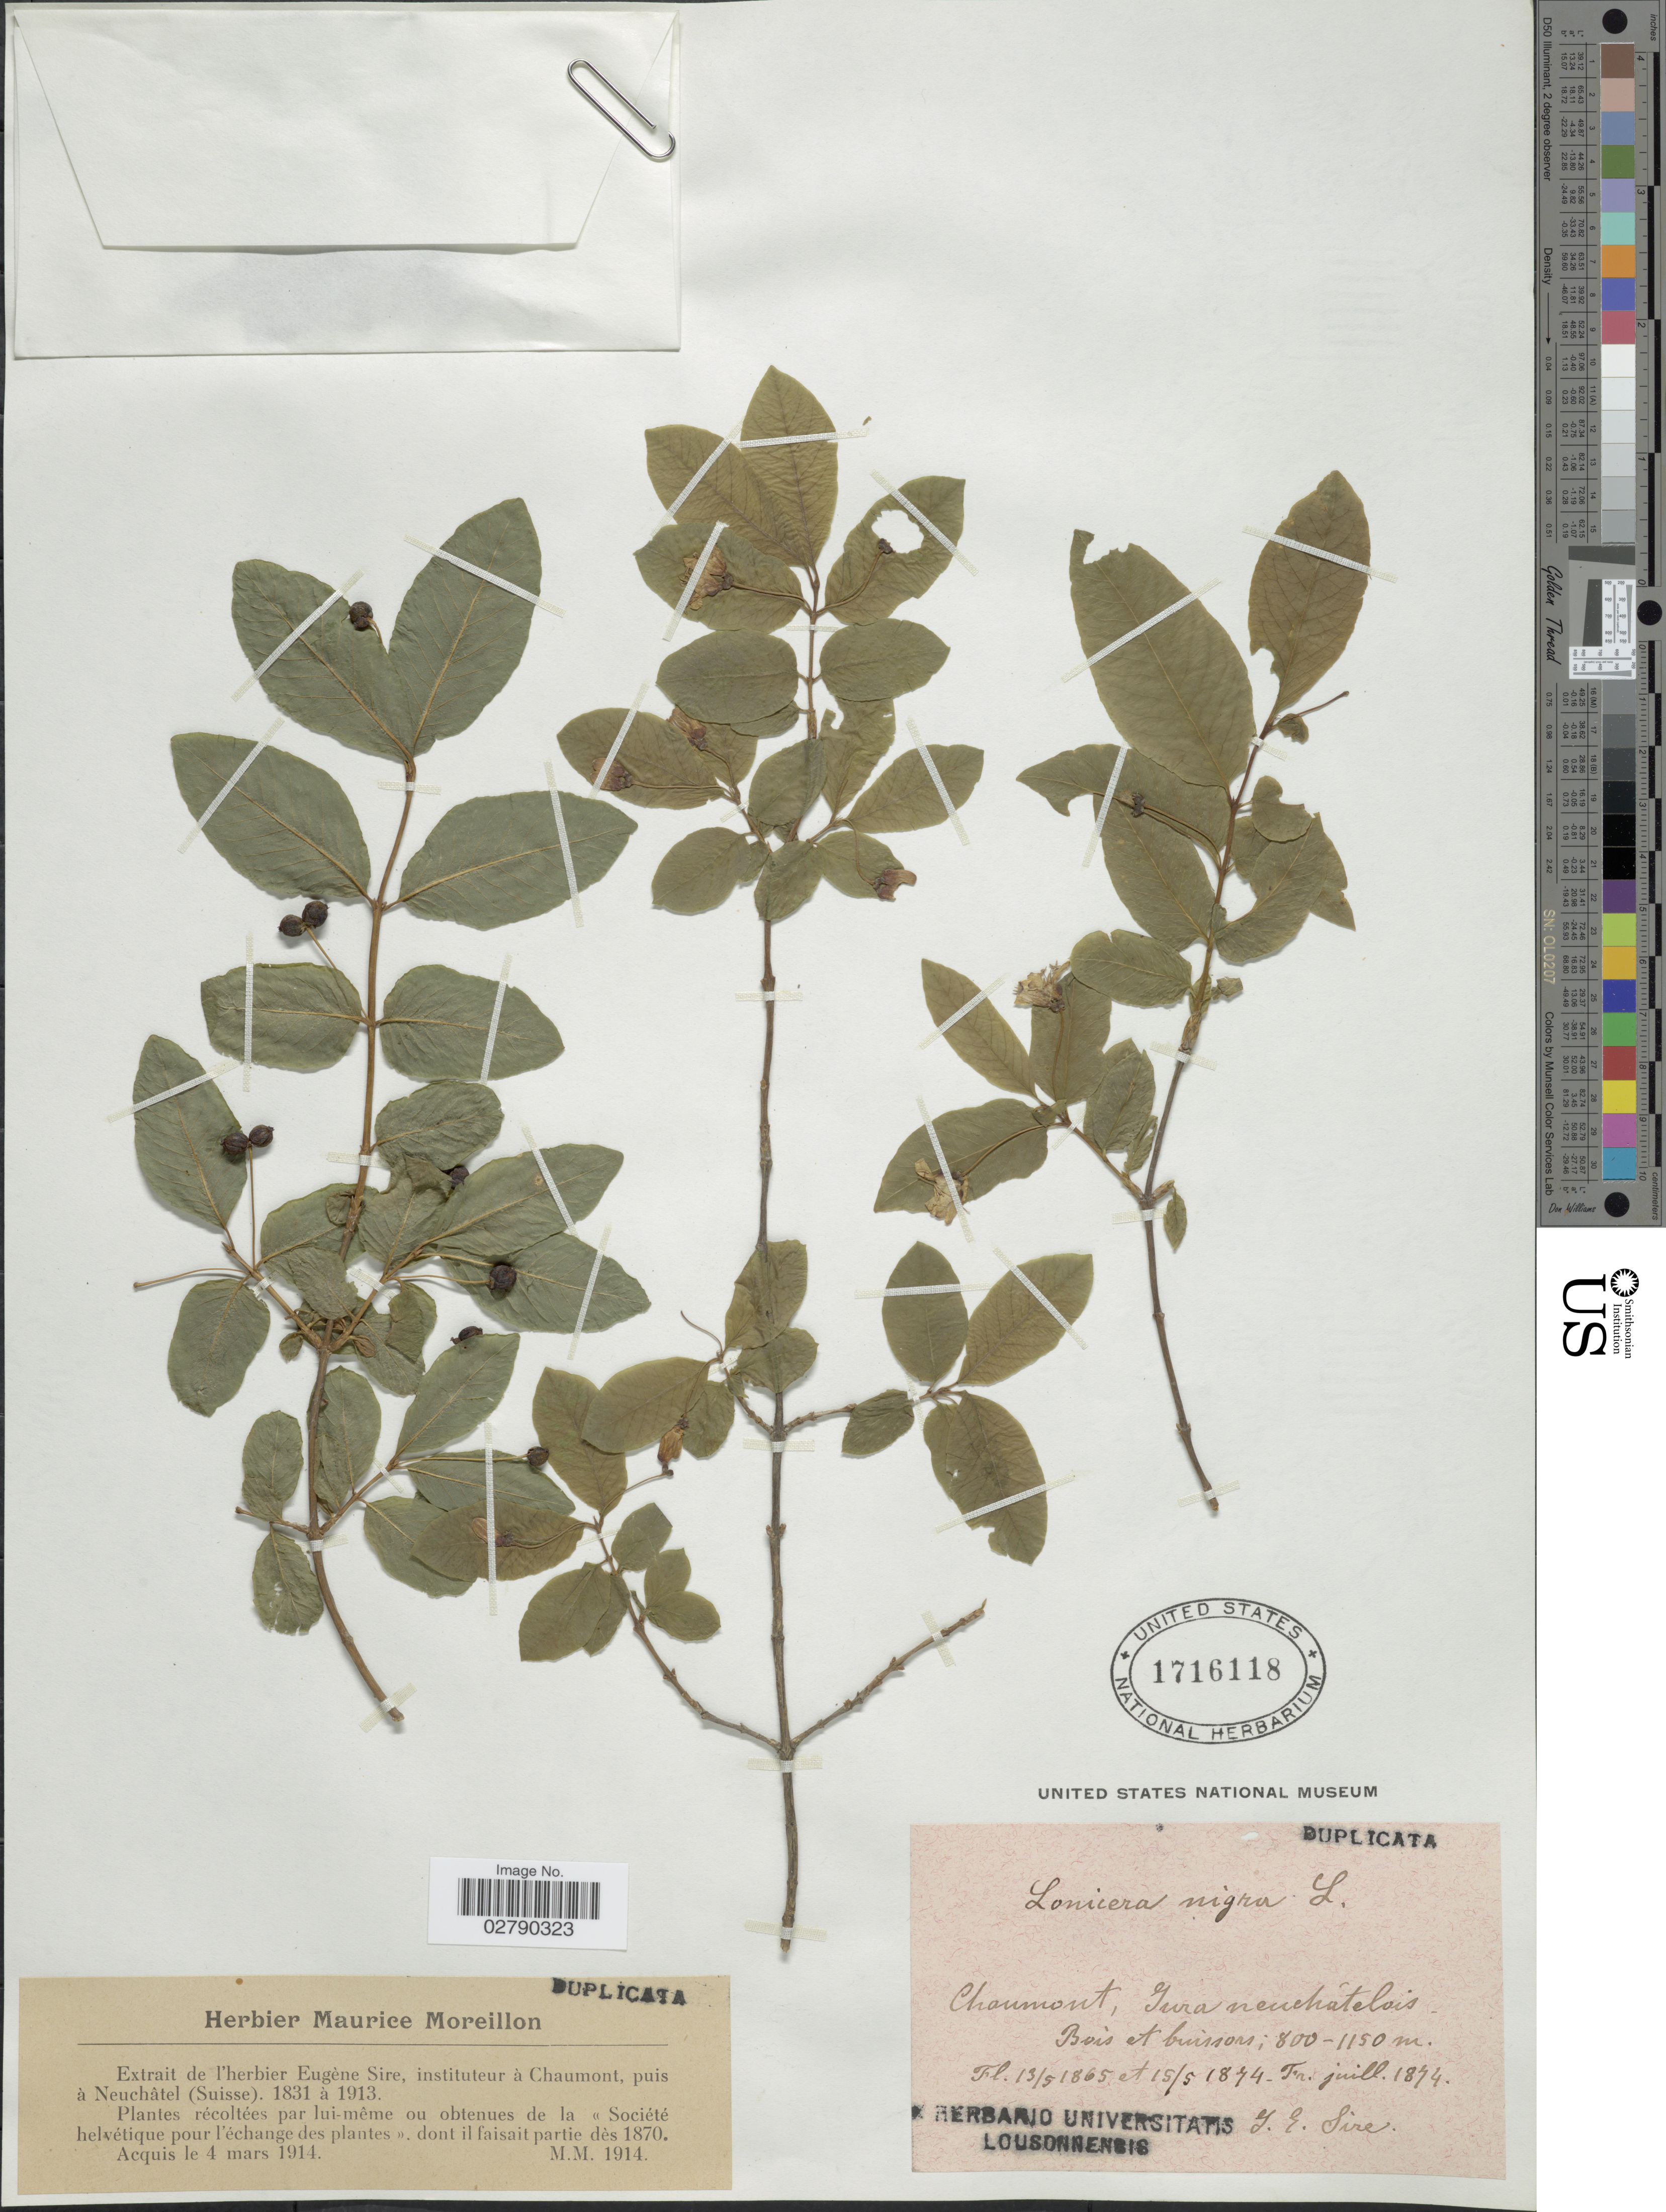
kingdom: Plantae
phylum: Tracheophyta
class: Magnoliopsida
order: Dipsacales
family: Caprifoliaceae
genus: Lonicera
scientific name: Lonicera nigra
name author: L.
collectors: G. Sire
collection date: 1865-05-13/1874-07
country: Switzerland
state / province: Neuchâtel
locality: Chaumont (Suisse), Tura Neuchâtelois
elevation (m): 800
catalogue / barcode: US 1716118